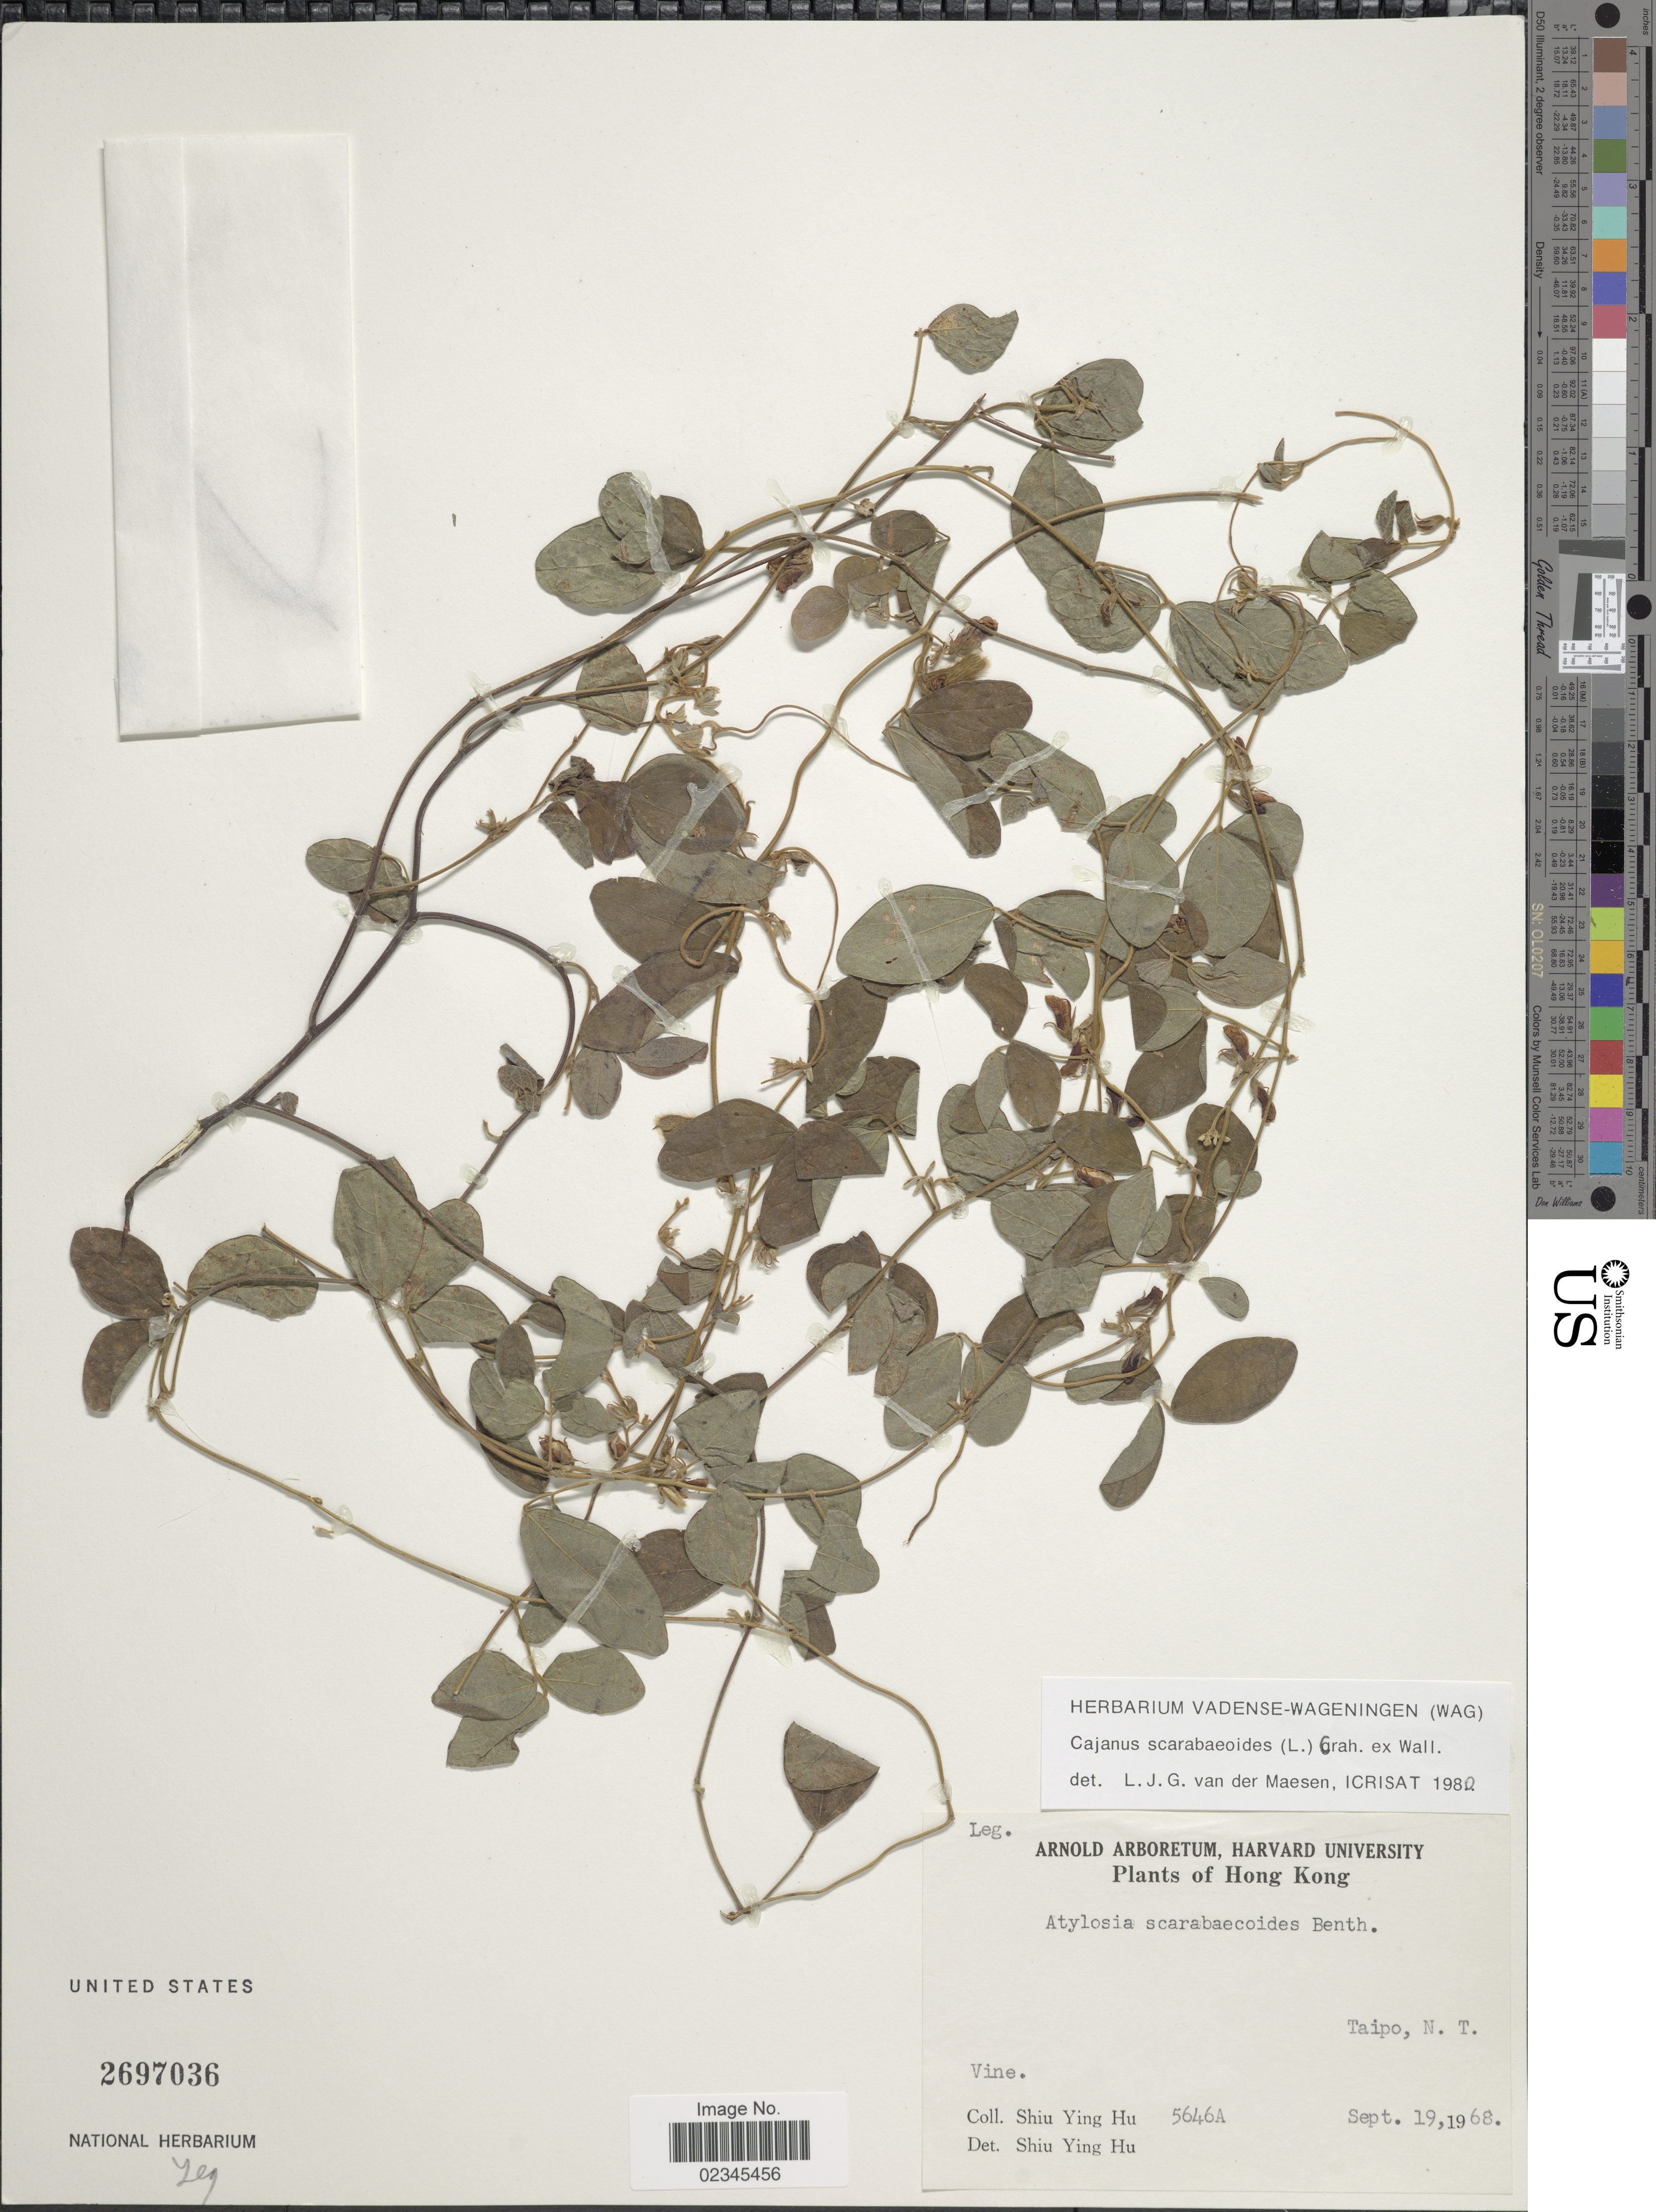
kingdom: Plantae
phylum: Tracheophyta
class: Magnoliopsida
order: Fabales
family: Fabaceae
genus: Cajanus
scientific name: Cajanus scarabaeoides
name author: (L.) Thou. ex Graham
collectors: S. Y. Hu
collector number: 5646A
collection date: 1968-09-19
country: China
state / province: Hong Kong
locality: Taipo, N. T.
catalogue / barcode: US 2697036